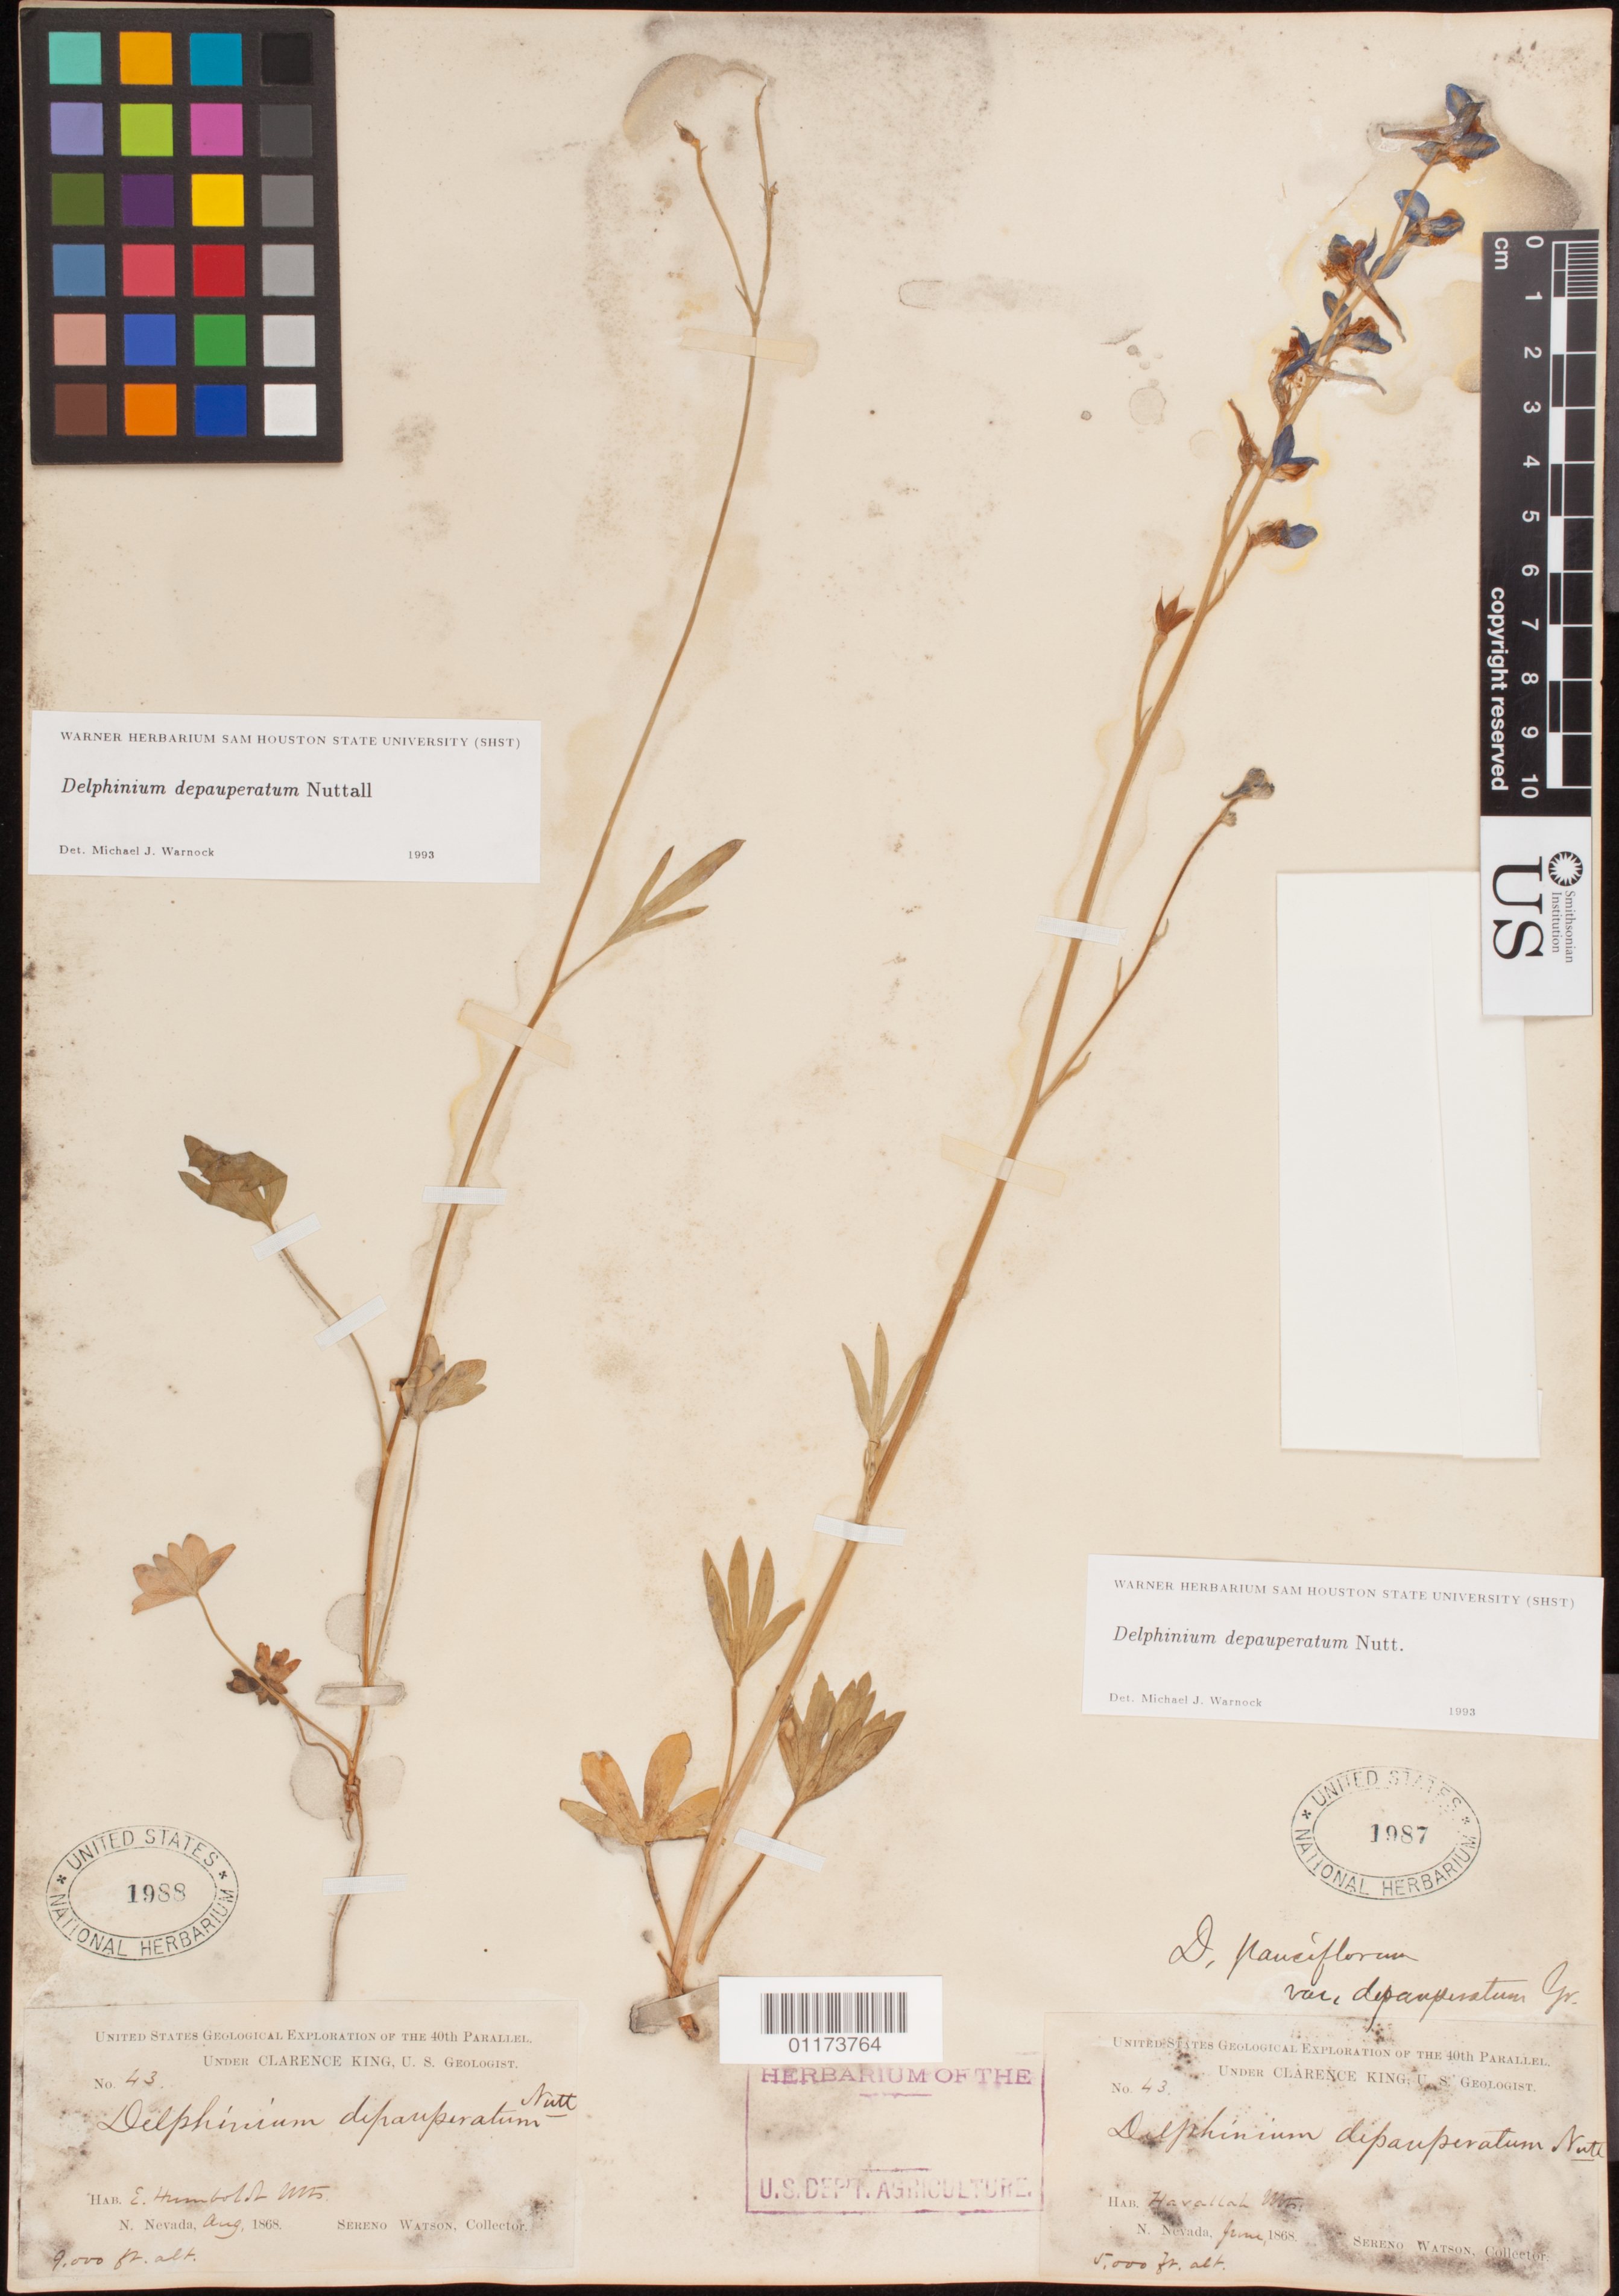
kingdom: Plantae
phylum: Tracheophyta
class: Magnoliopsida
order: Ranunculales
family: Ranunculaceae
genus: Delphinium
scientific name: Delphinium depauperatum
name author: Nutt.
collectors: S. Watson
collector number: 43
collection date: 1868-06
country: United States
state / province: Nevada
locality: Havallah Mts., N. Nevada.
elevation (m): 1524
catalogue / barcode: US 1987